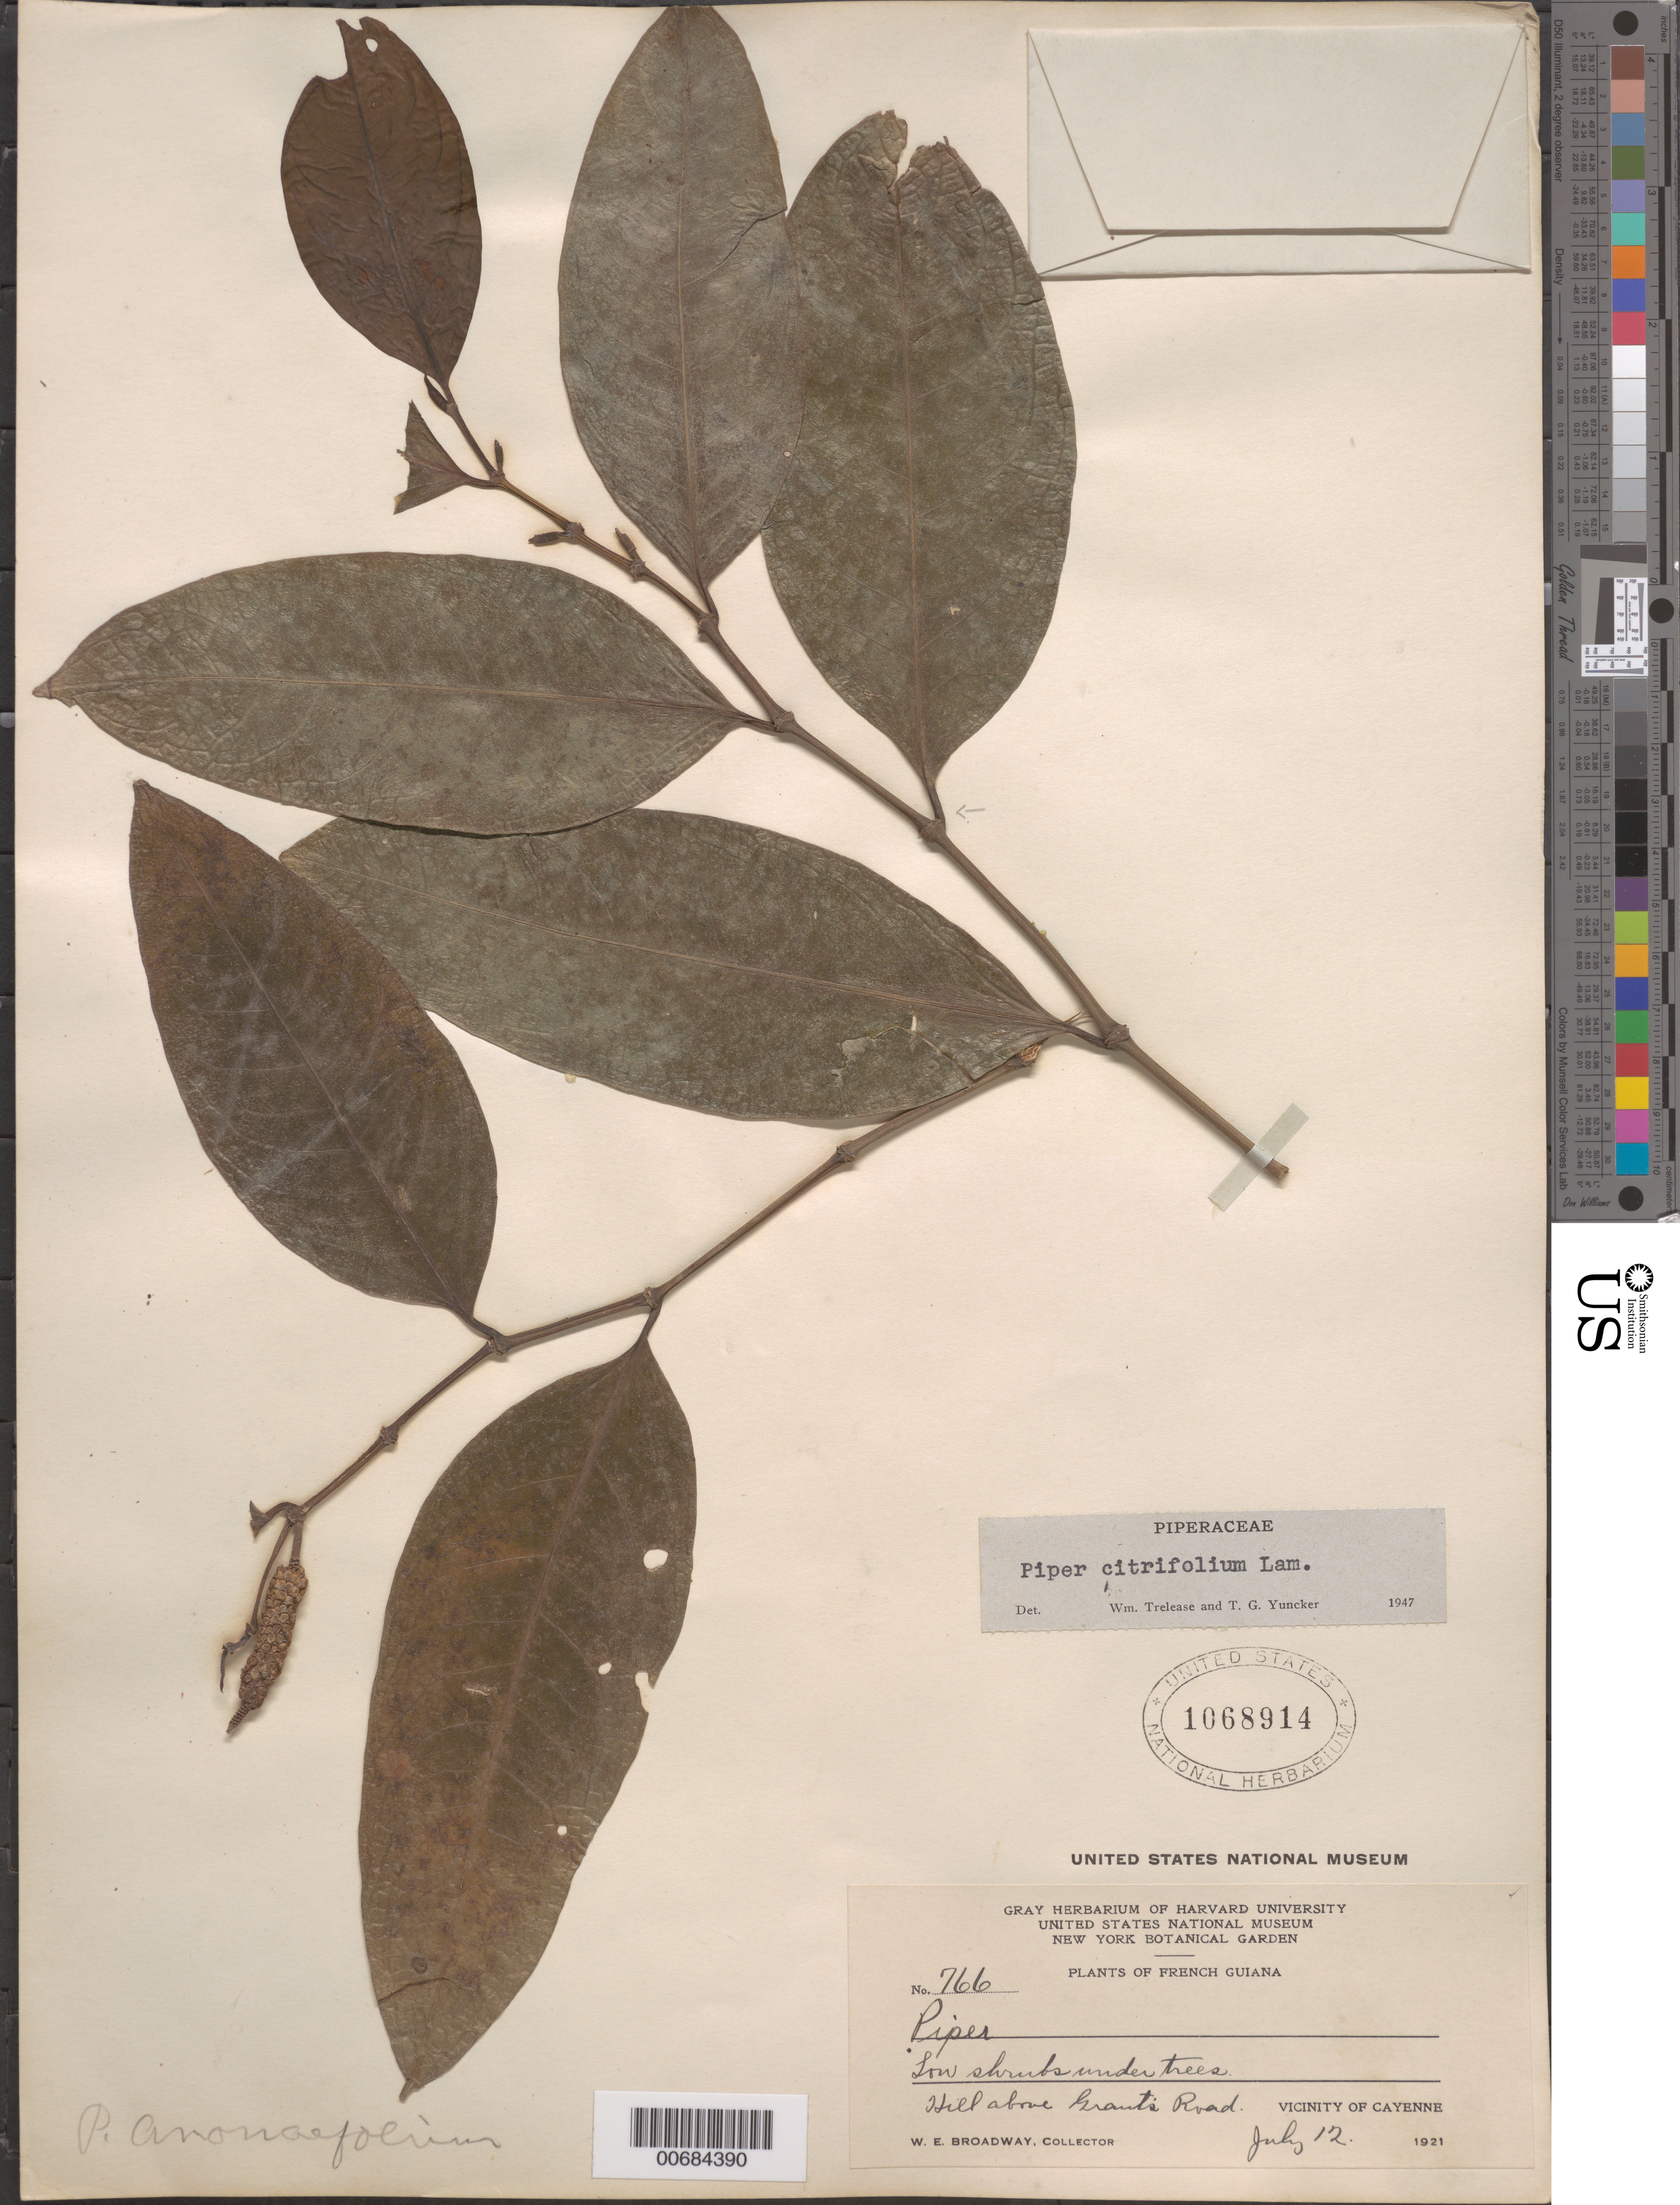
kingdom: Plantae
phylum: Tracheophyta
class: Magnoliopsida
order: Piperales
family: Piperaceae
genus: Piper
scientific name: Piper citrifolium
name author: Lam.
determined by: Trelease, W.; Yuncker, T. G.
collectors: W. E. Broadway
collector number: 766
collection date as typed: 12-Jul-21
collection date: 1921-07-12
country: French Guiana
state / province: Cayenne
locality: Cayenne, vic., hill above Grant's Road, Matabon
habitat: Under trees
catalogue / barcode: US 1068914